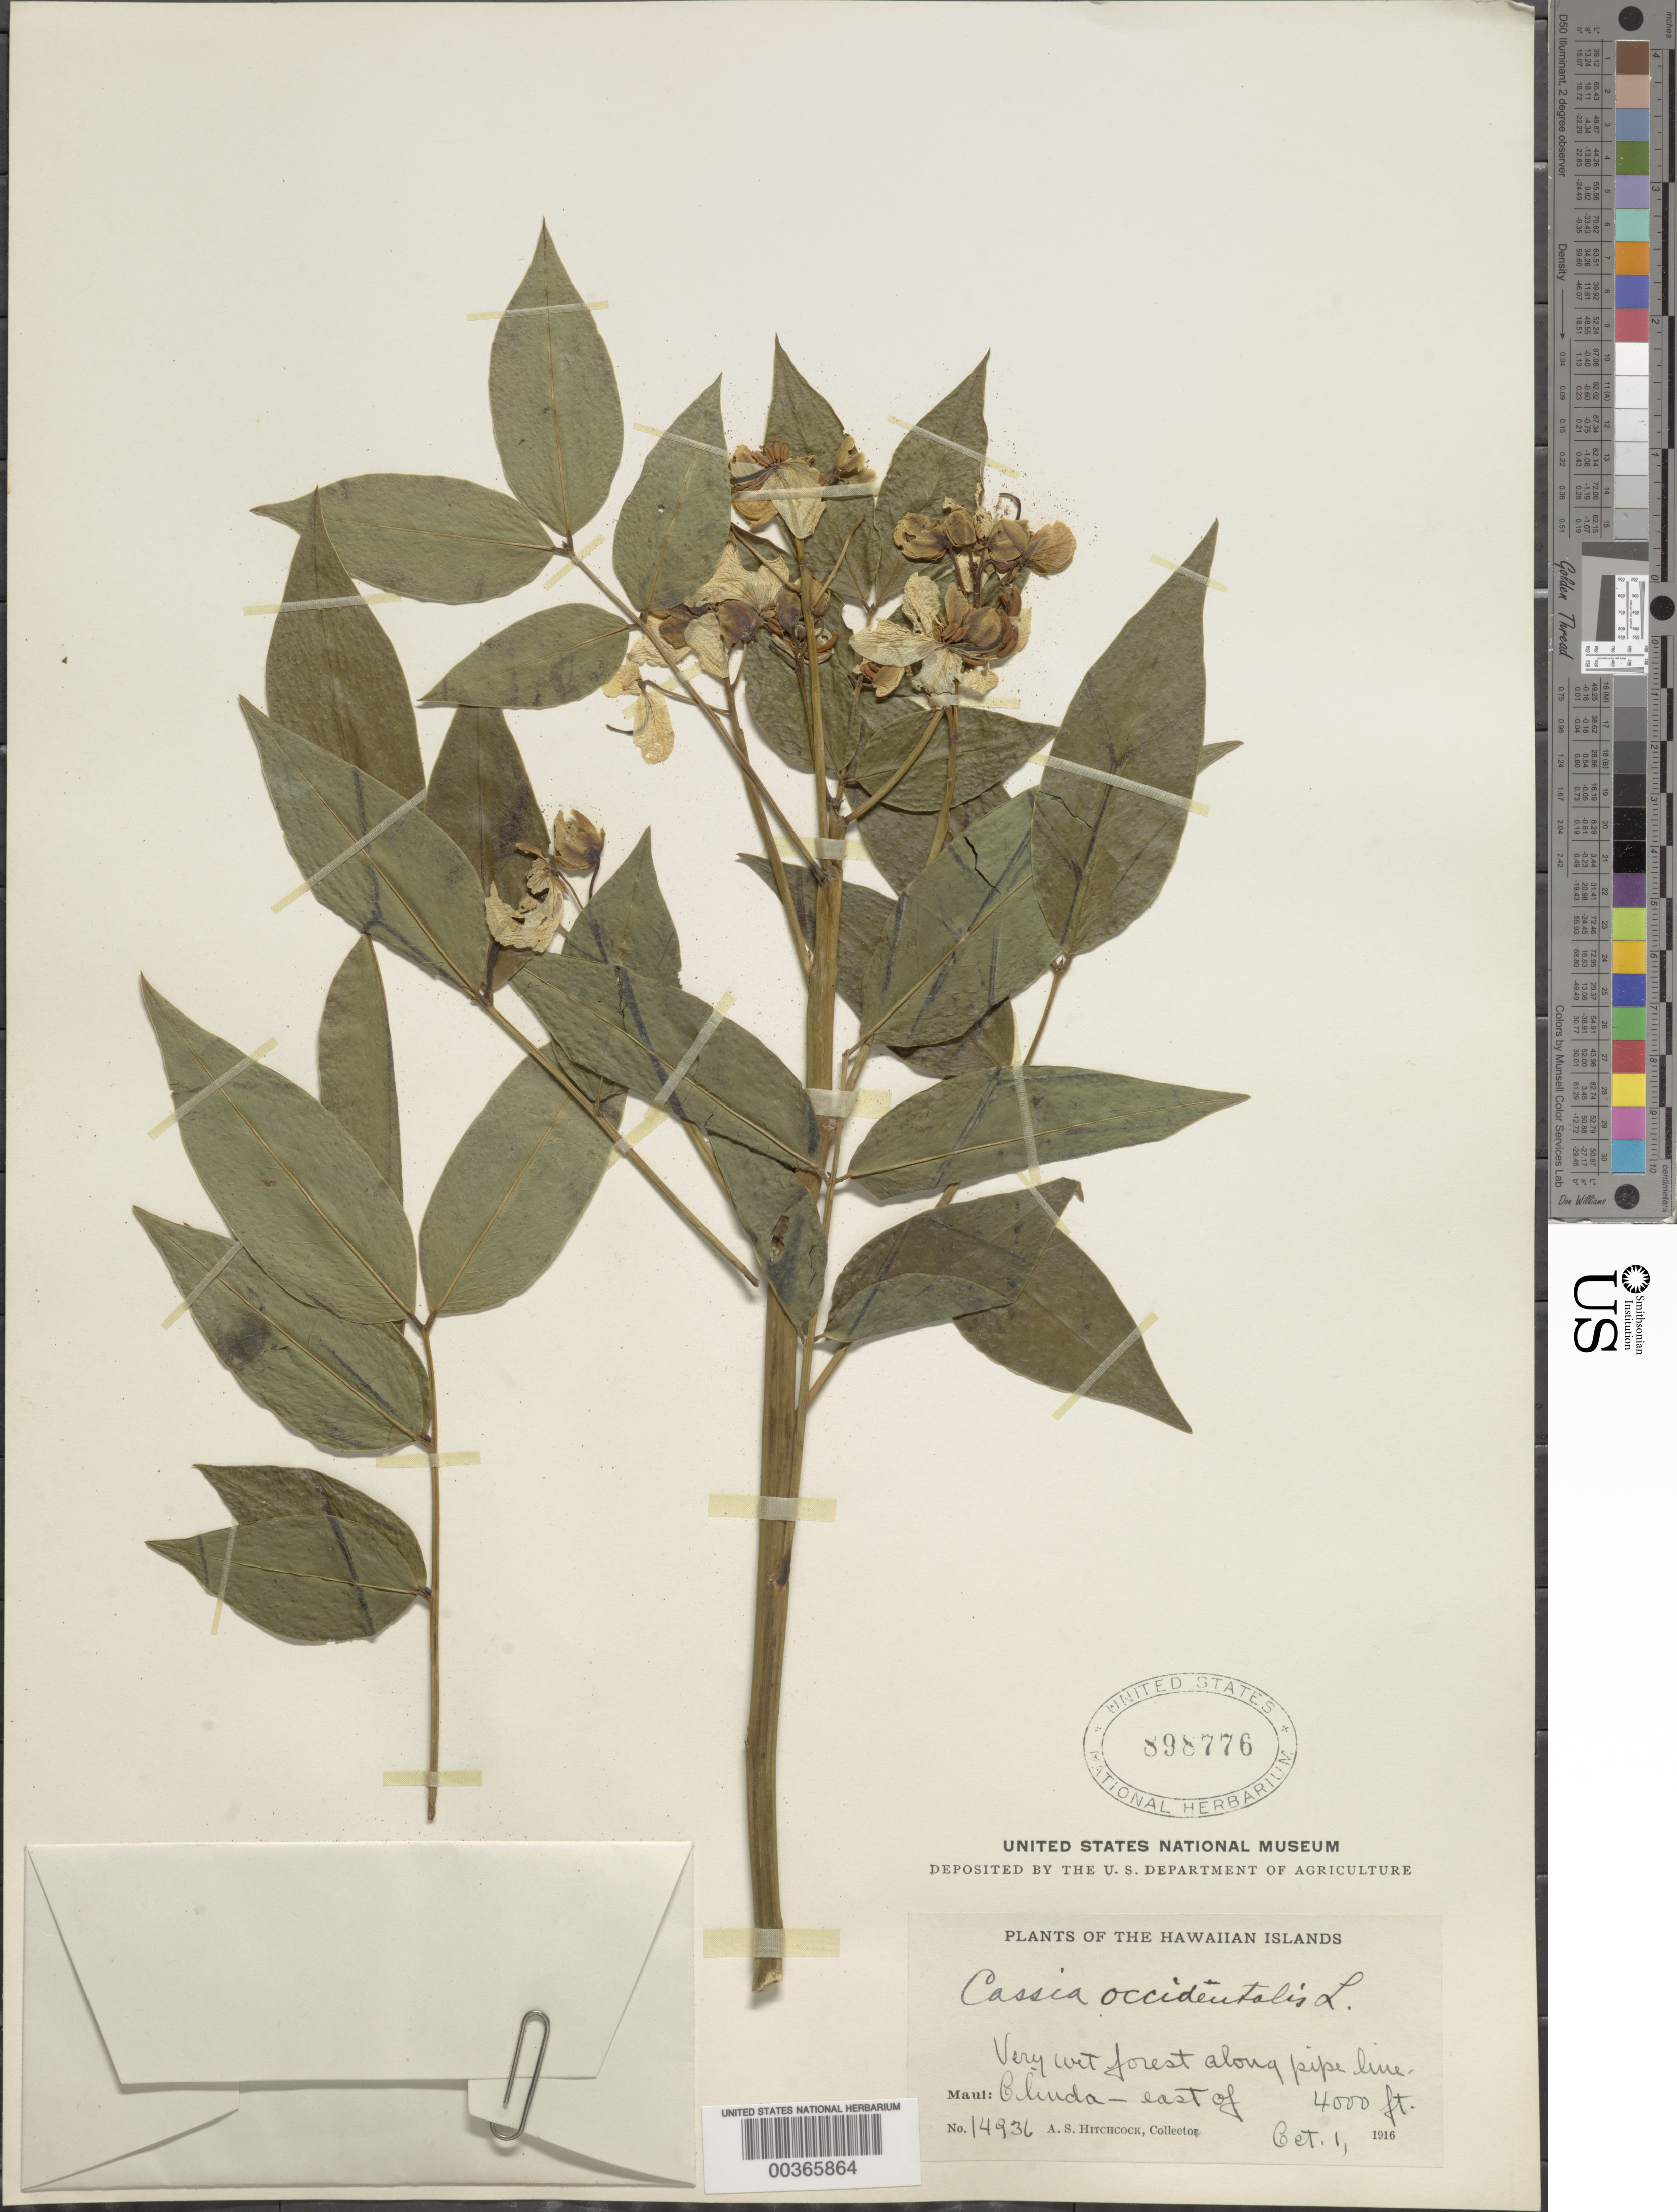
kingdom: Plantae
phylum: Tracheophyta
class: Magnoliopsida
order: Fabales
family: Fabaceae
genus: Senna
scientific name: Senna occidentalis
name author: (L.) Link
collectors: A. S. Hitchcock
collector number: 14936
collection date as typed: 01 Oct 1916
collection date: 1916-10-01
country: United States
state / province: Hawaii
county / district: Maui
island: Maui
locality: E of clinda, along pipeline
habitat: Very wet forest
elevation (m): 1219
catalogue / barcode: US 898776